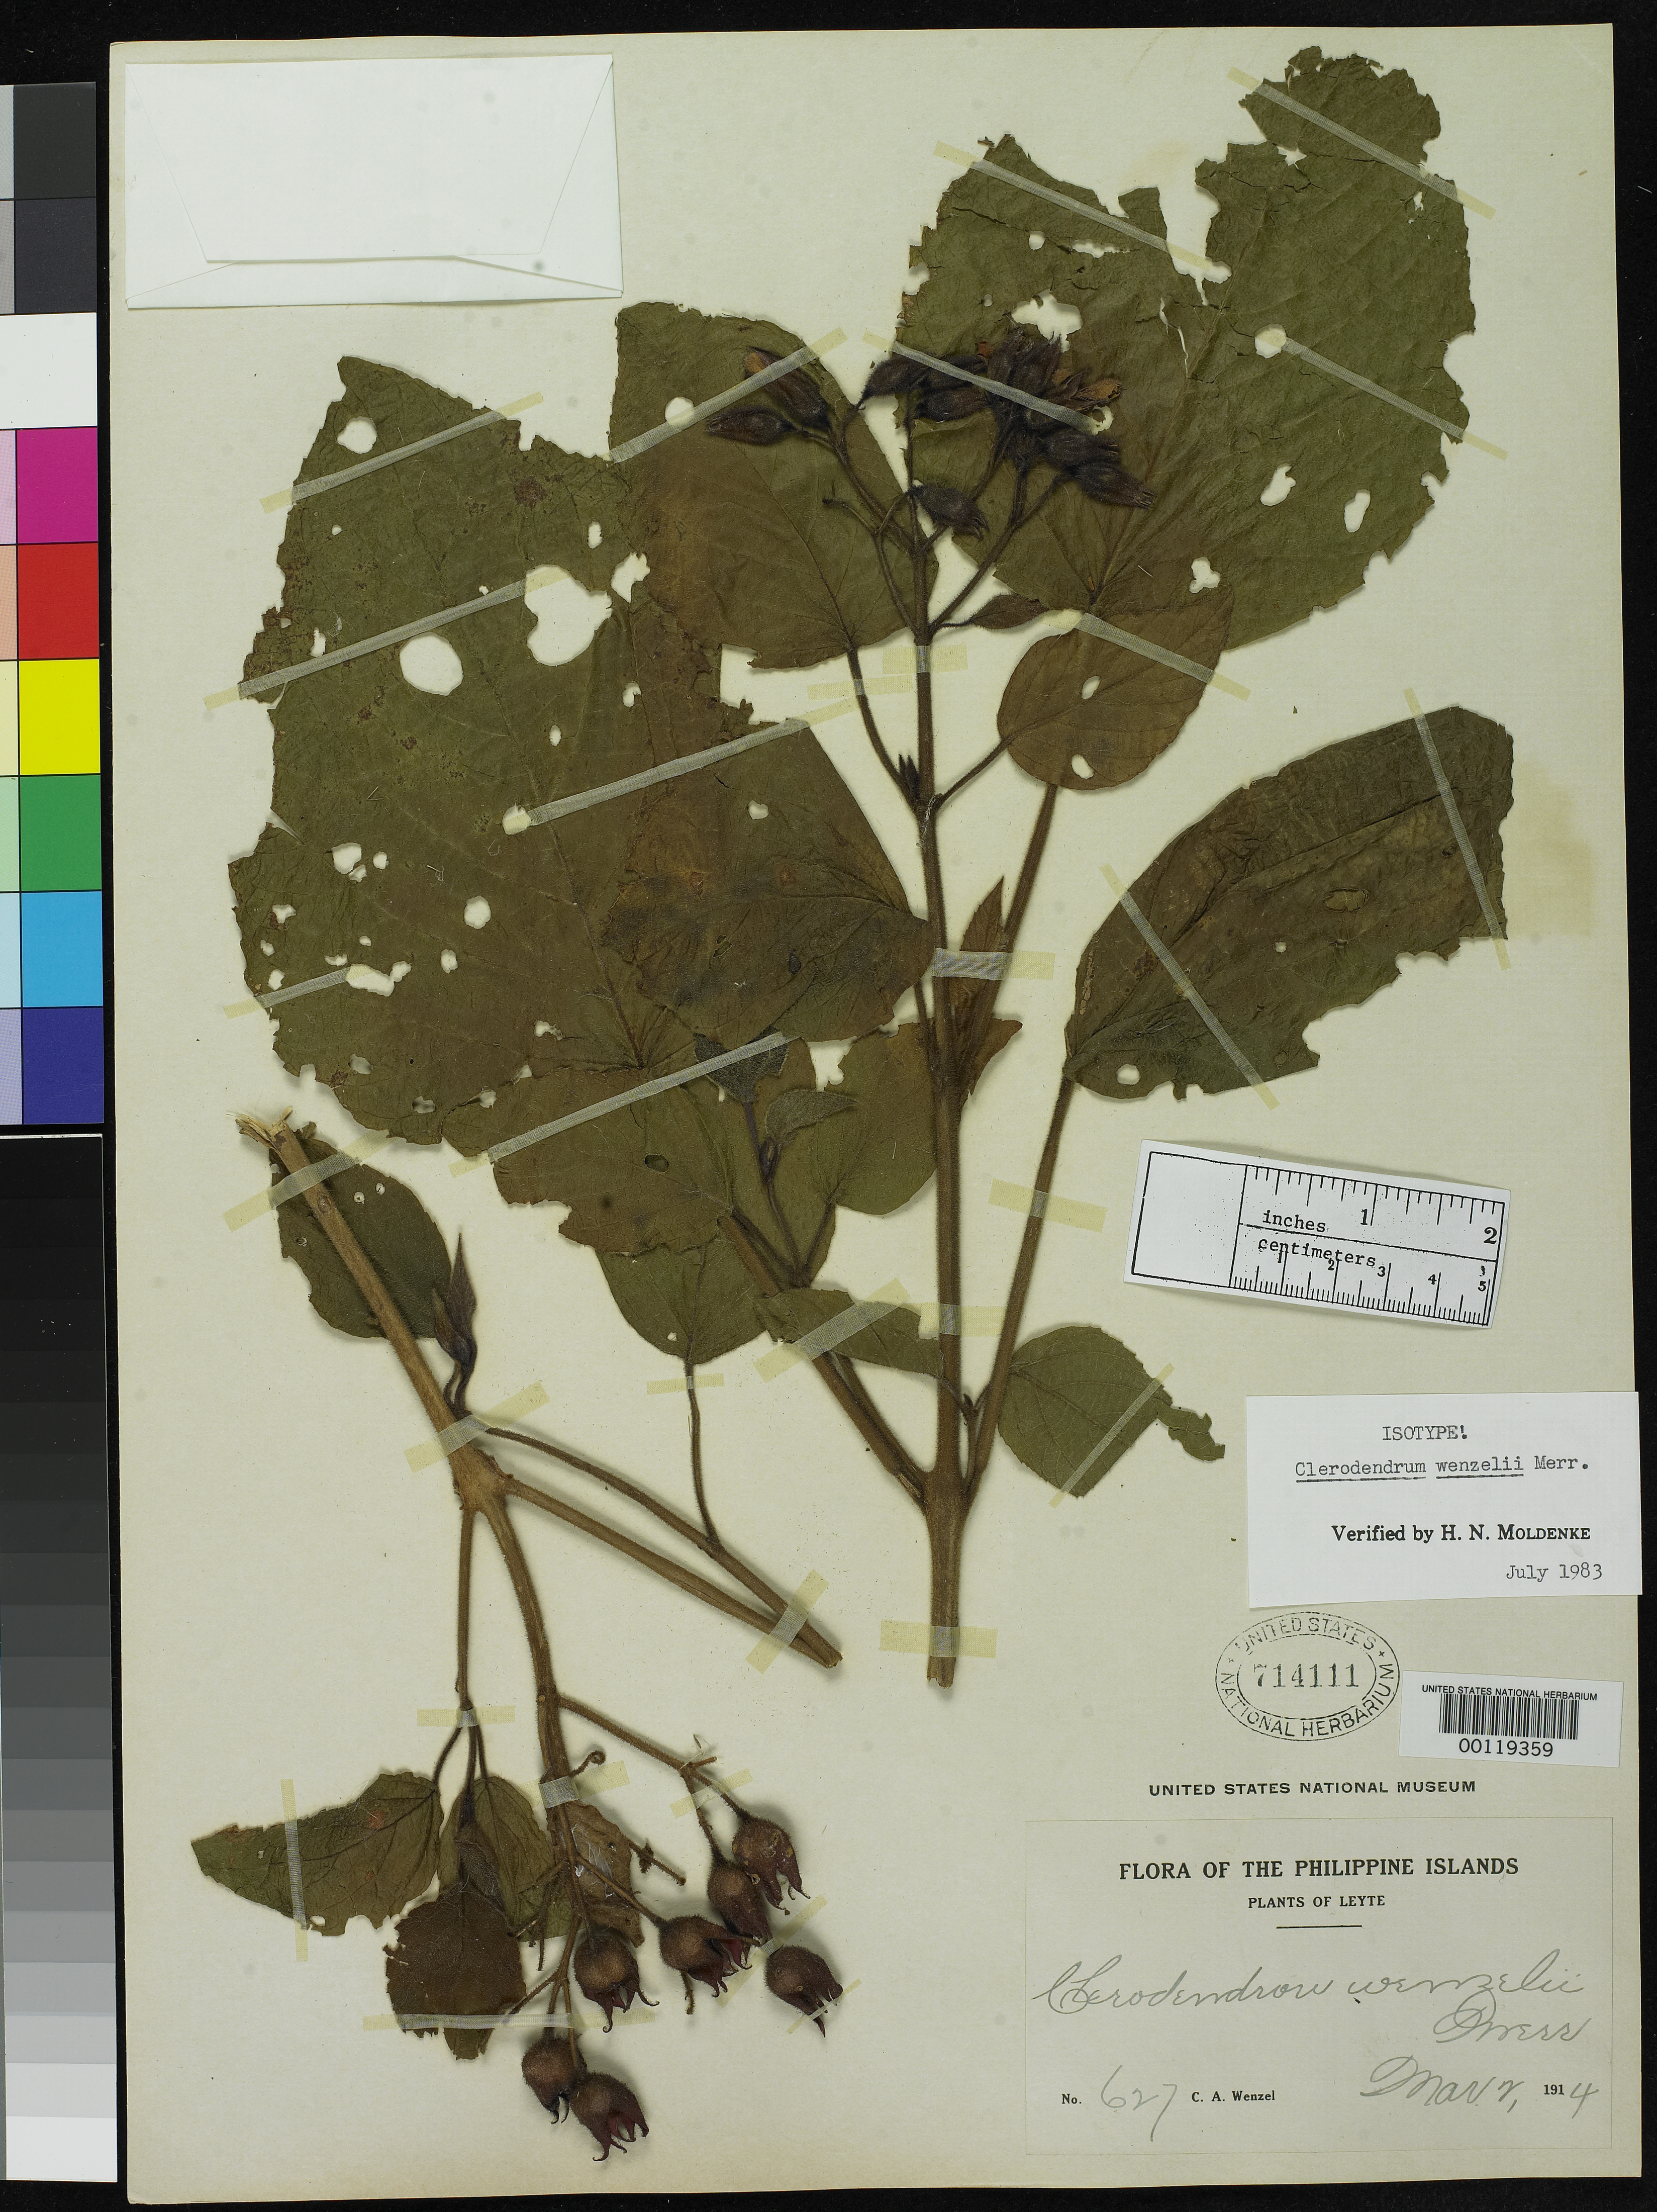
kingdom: Plantae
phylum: Tracheophyta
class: Magnoliopsida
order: Lamiales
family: Lamiaceae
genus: Clerodendrum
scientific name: Clerodendrum wenzelii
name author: Merr.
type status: Isotype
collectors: C. Wenzel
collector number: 627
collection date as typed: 12 Mar 1914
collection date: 1914-03-12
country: Philippines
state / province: Eastern Visayas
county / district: Leyte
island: Leyte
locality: Jaro.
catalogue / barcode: US 714111